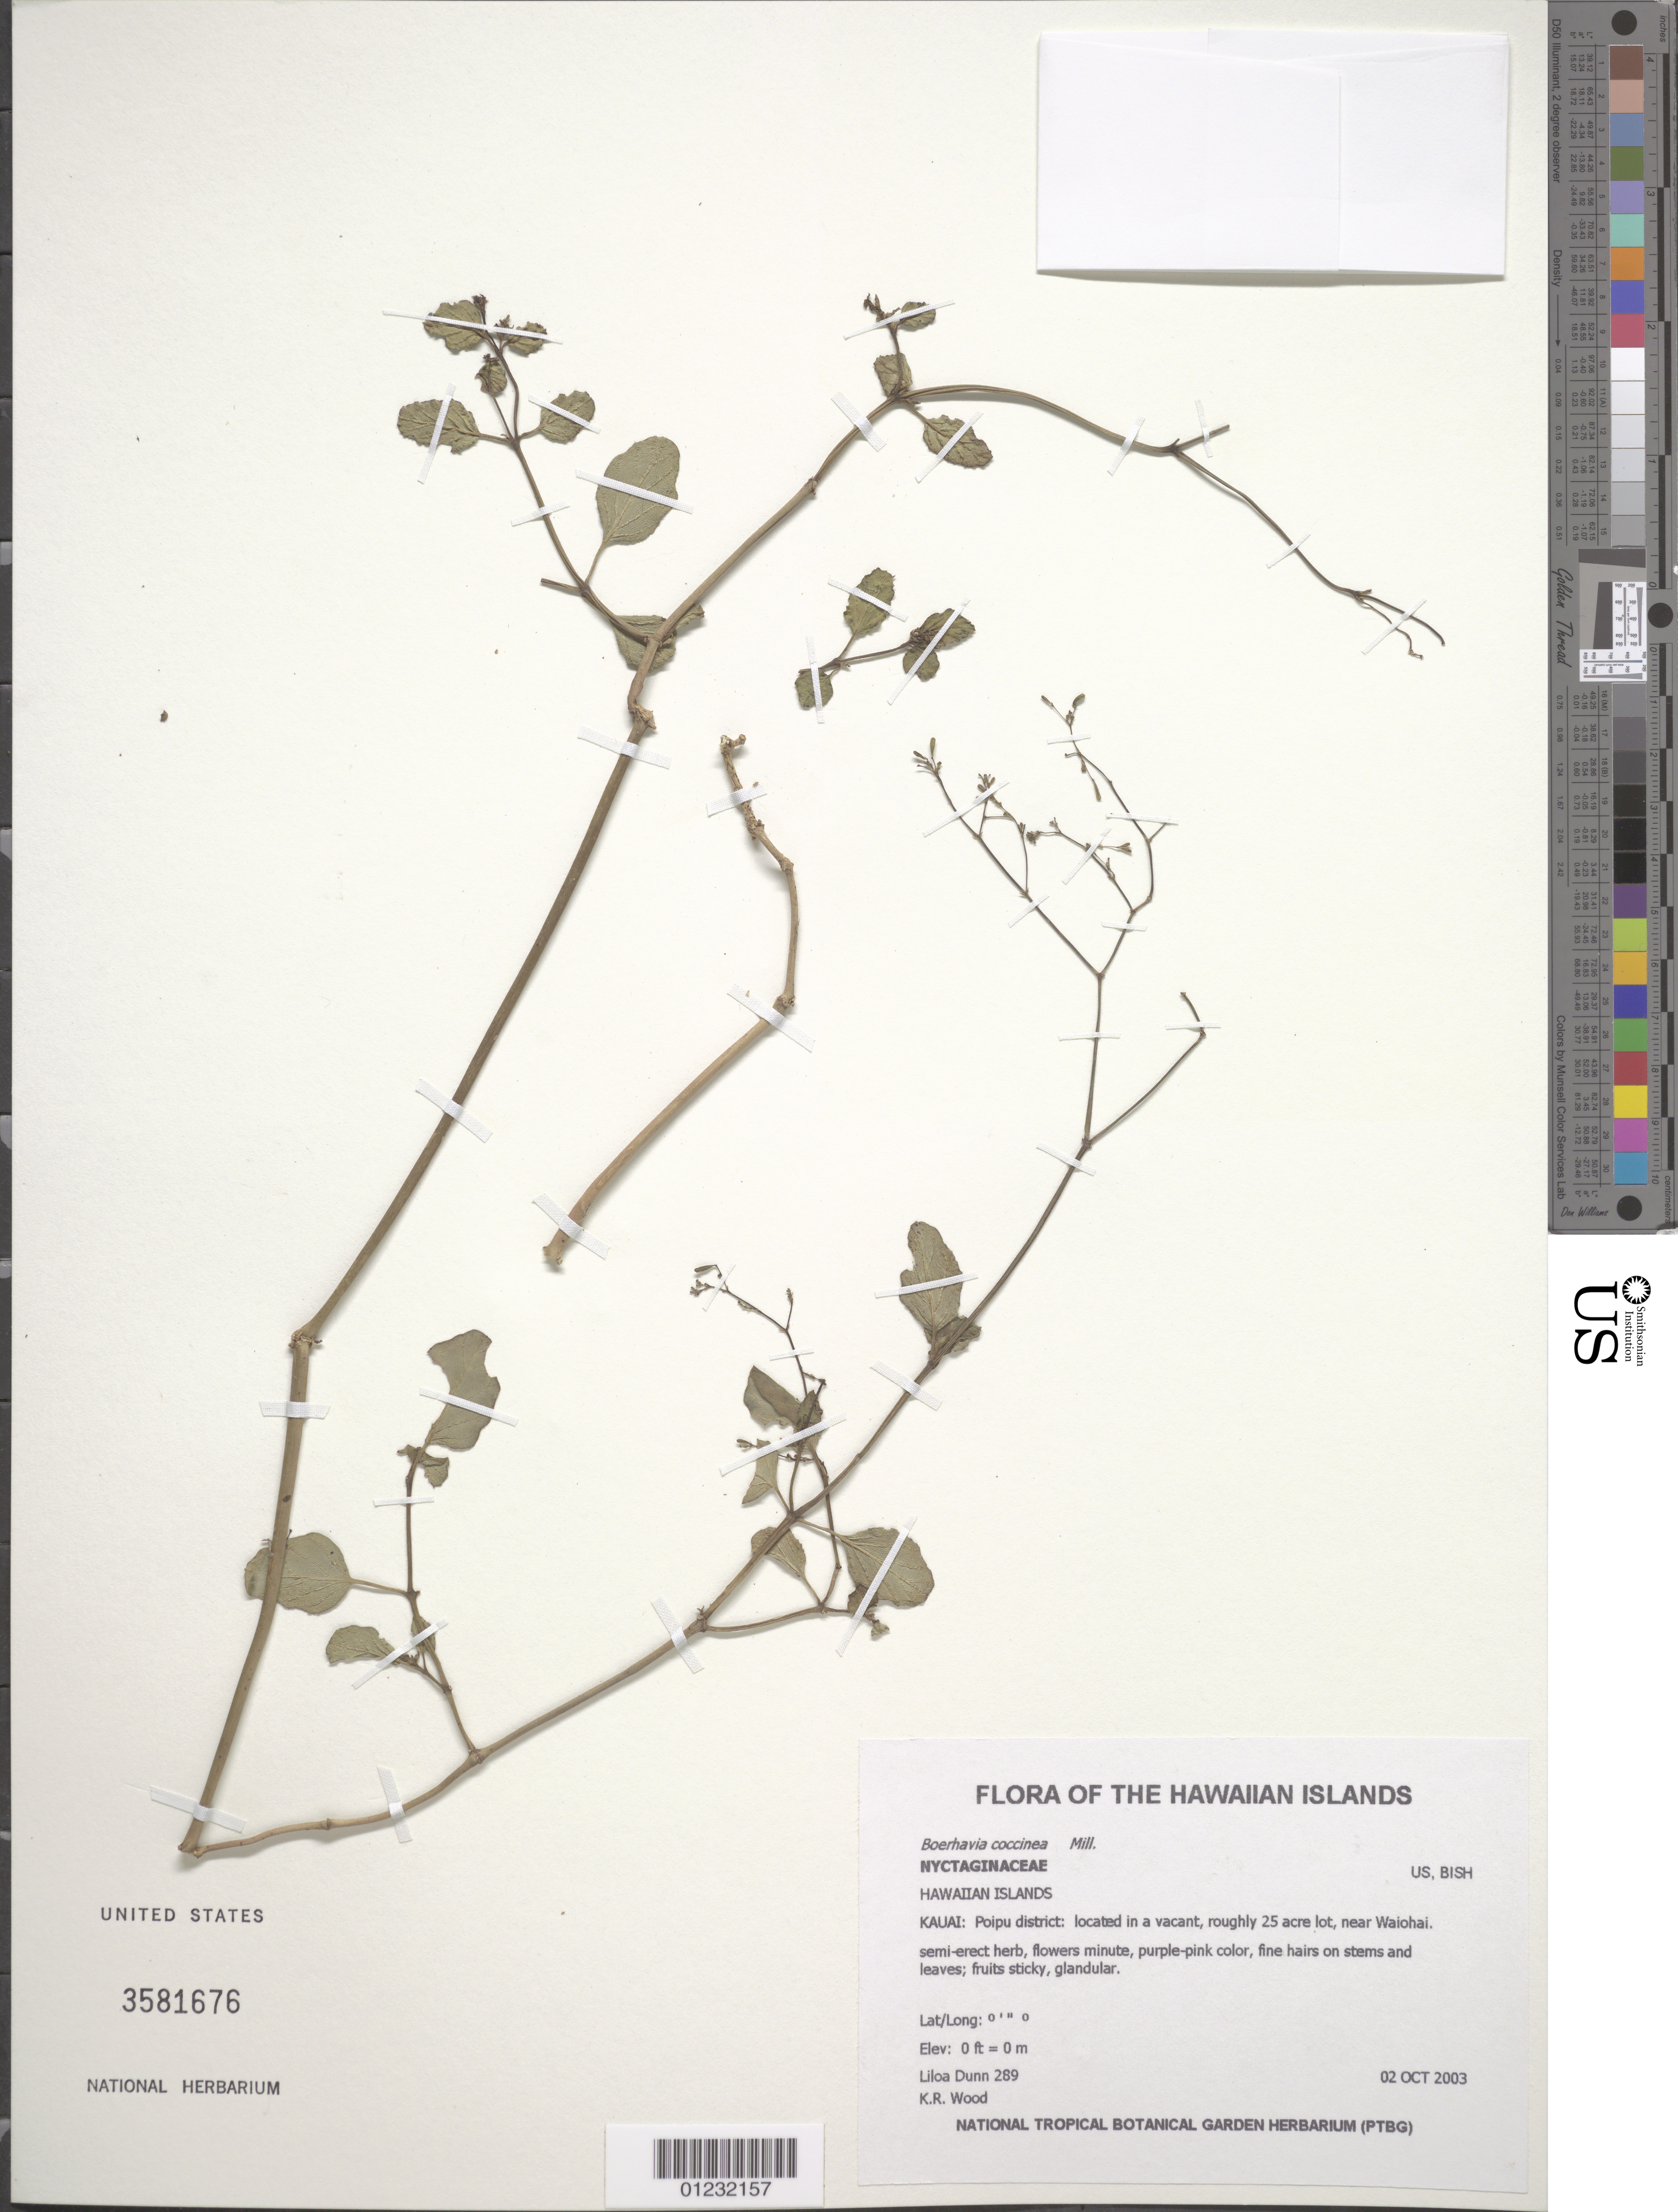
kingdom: Plantae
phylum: Tracheophyta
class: Magnoliopsida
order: Caryophyllales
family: Nyctaginaceae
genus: Boerhavia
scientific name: Boerhavia coccinea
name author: Mill.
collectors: L. Dunn & K. R. Wood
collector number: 289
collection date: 2003-10-02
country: United States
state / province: Hawaii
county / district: Kauai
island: Kaua'i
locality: Poipu District, located in a vacant, roughly 25 acre lot, near Waiohai.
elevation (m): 0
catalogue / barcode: US 3581676